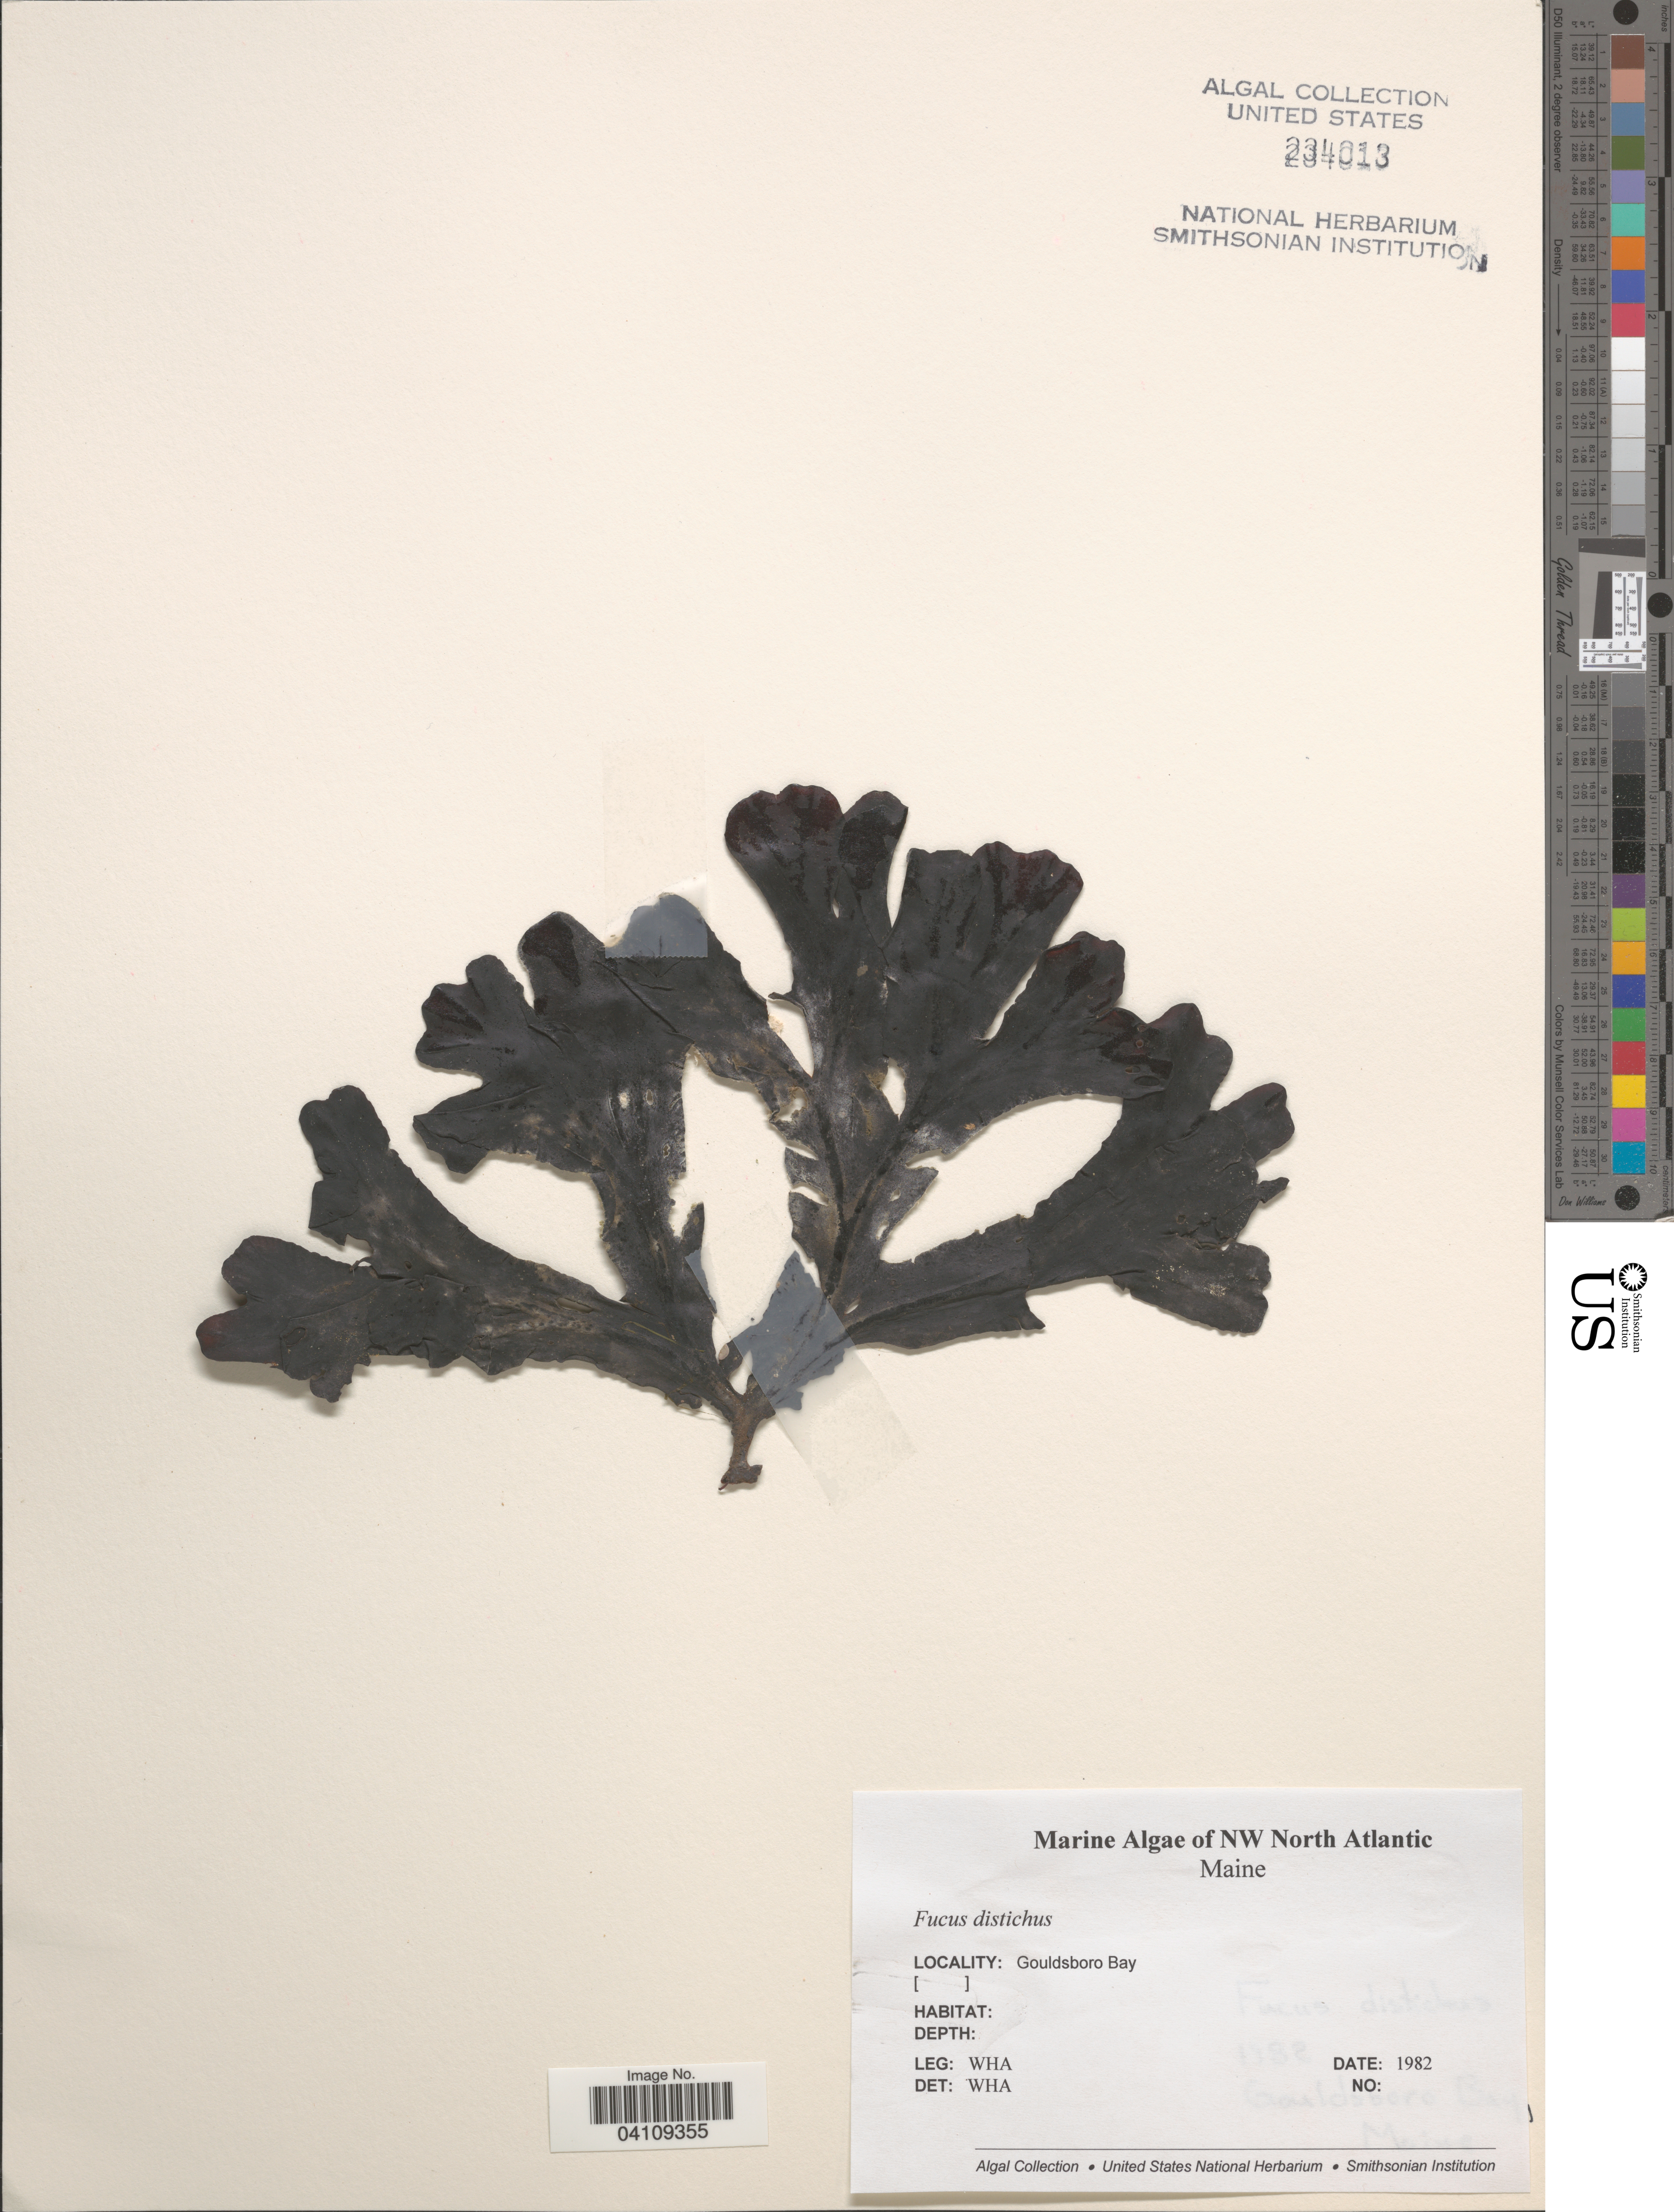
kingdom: Chromista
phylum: Ochrophyta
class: Phaeophyceae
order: Fucales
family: Fucaceae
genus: Fucus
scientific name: Fucus distichus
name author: L.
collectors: W. H. Adey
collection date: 1982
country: United States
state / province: Maine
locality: NW North Atlantic. Gouldsboro Bay.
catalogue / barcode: US 234013